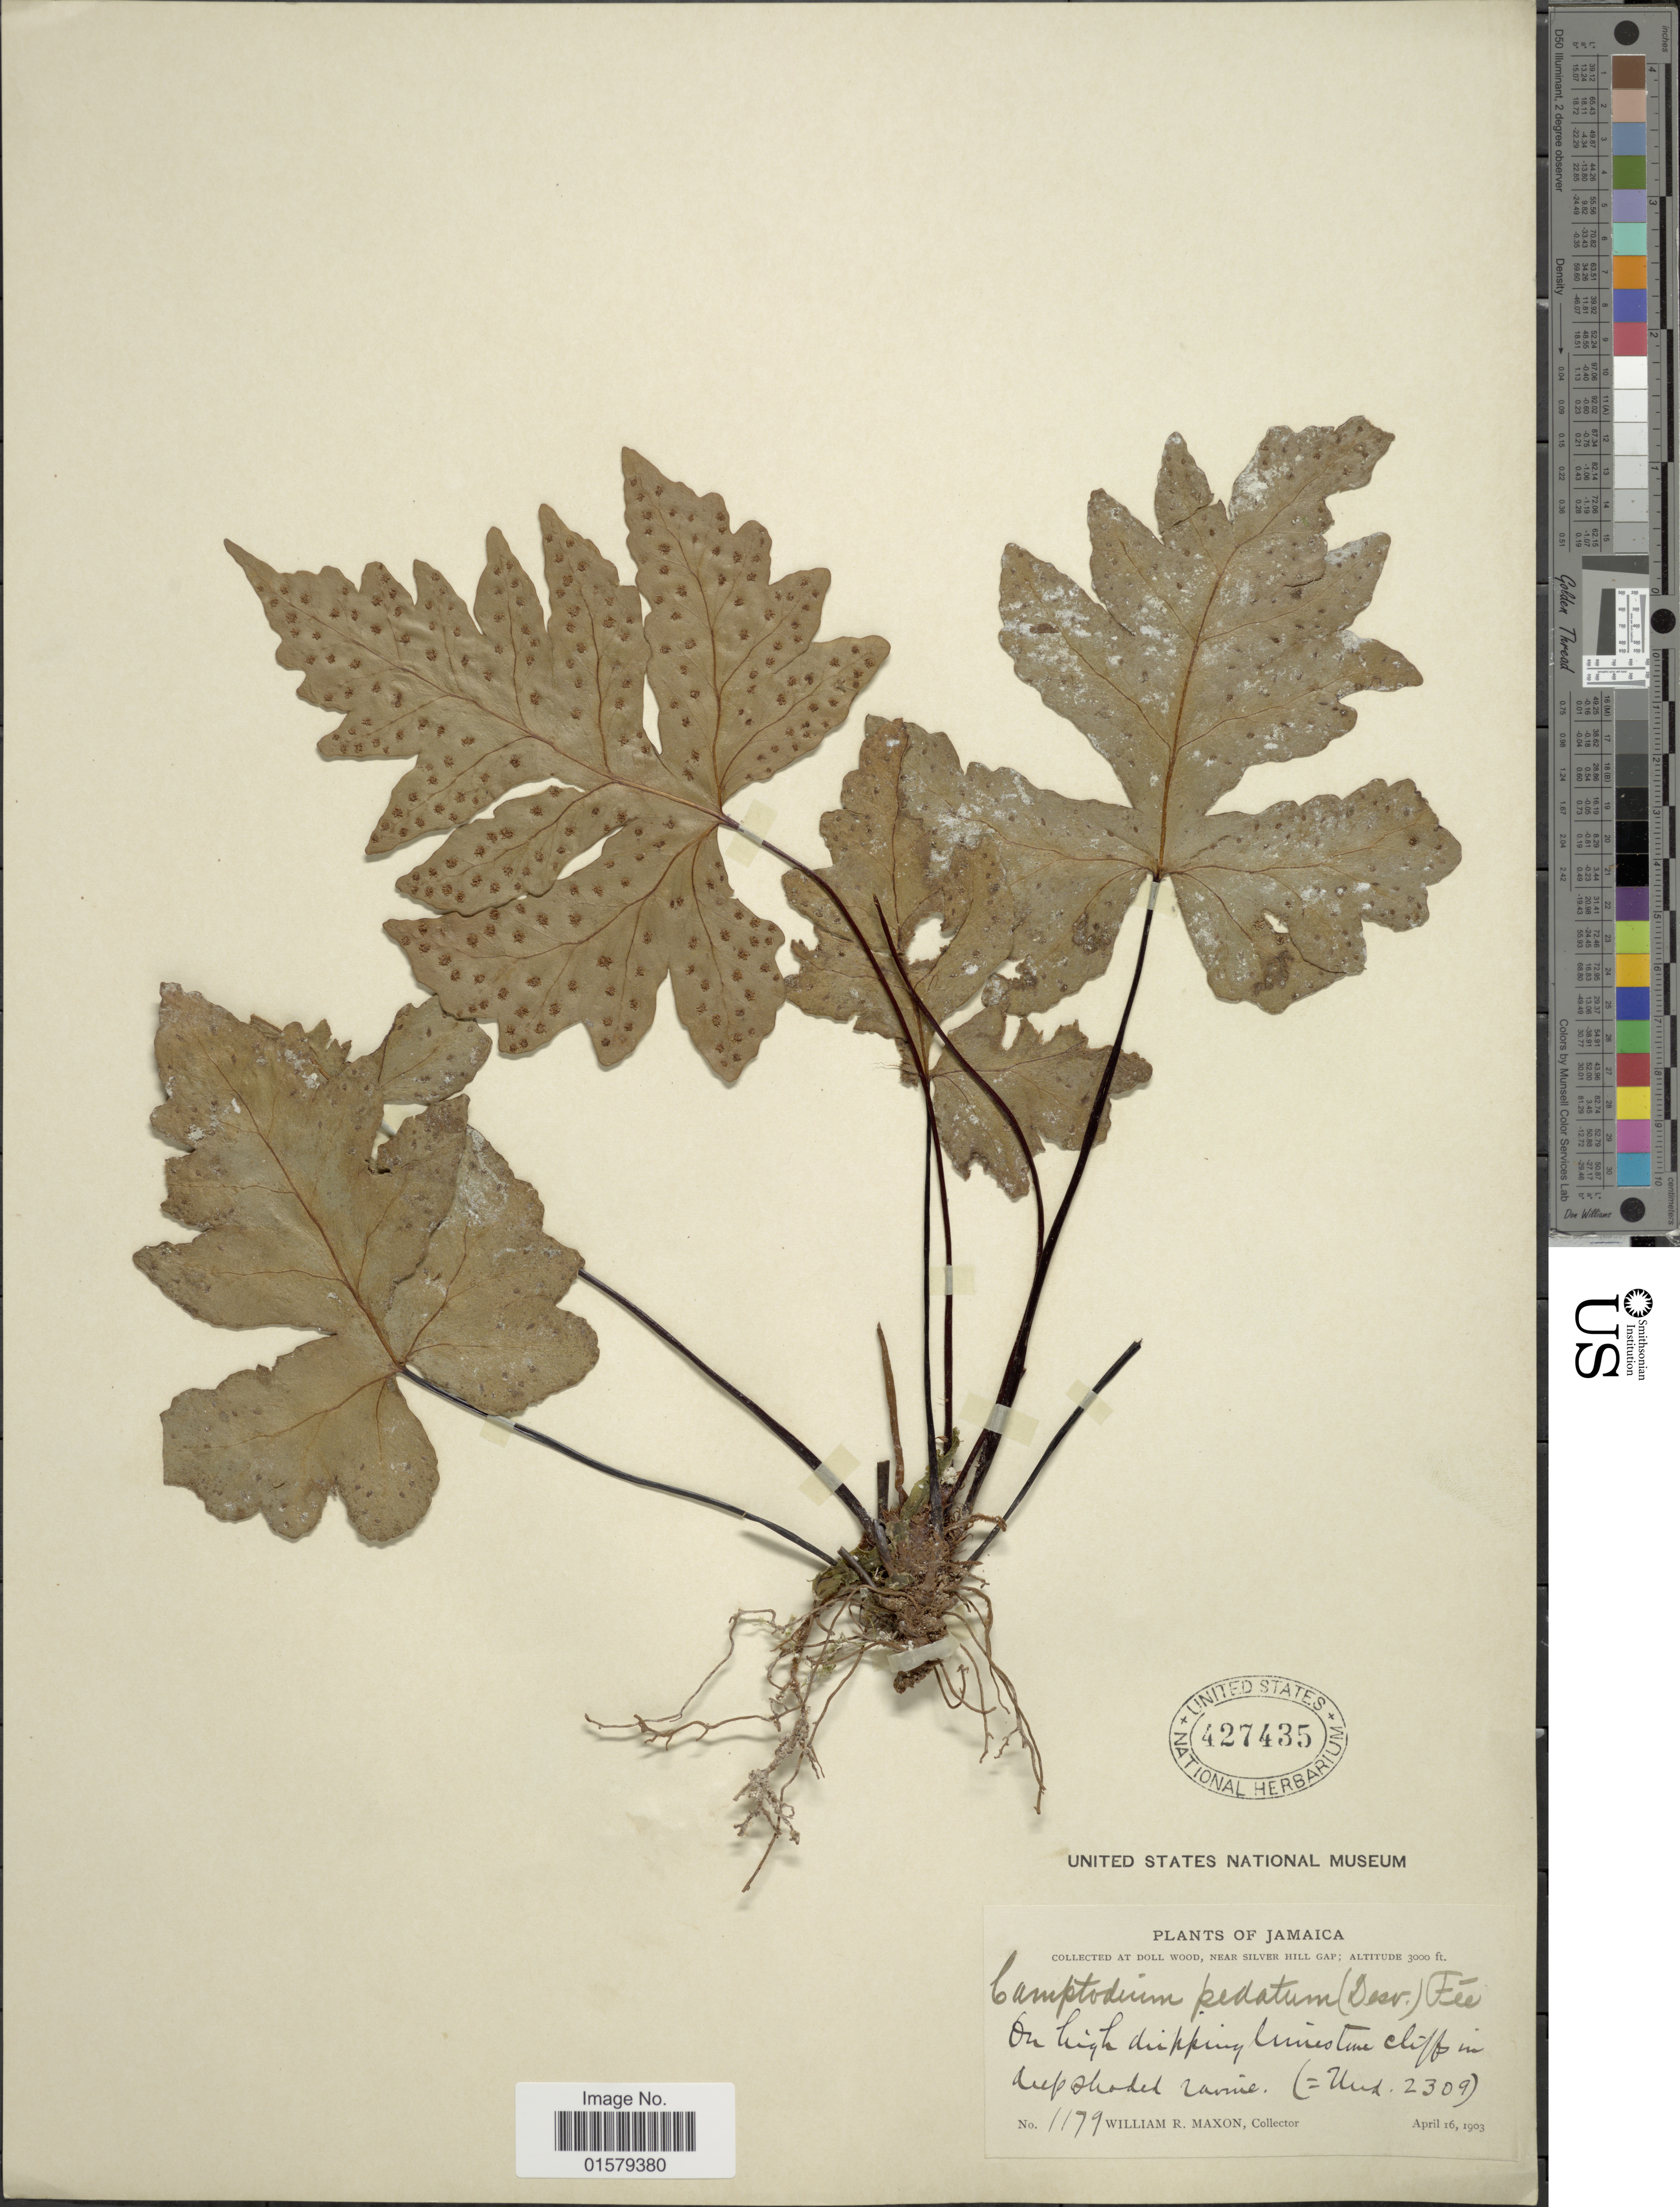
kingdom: Plantae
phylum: Tracheophyta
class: Polypodiopsida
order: Polypodiales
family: Tectariaceae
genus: Tectaria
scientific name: Tectaria pedata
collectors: W. R. Maxon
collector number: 1179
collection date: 1903-04-16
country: Jamaica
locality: Doll Wood, near Silver Hill Gap, on high dripping limestone cliffs in deep shaded ravine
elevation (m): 914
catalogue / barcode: US 427435